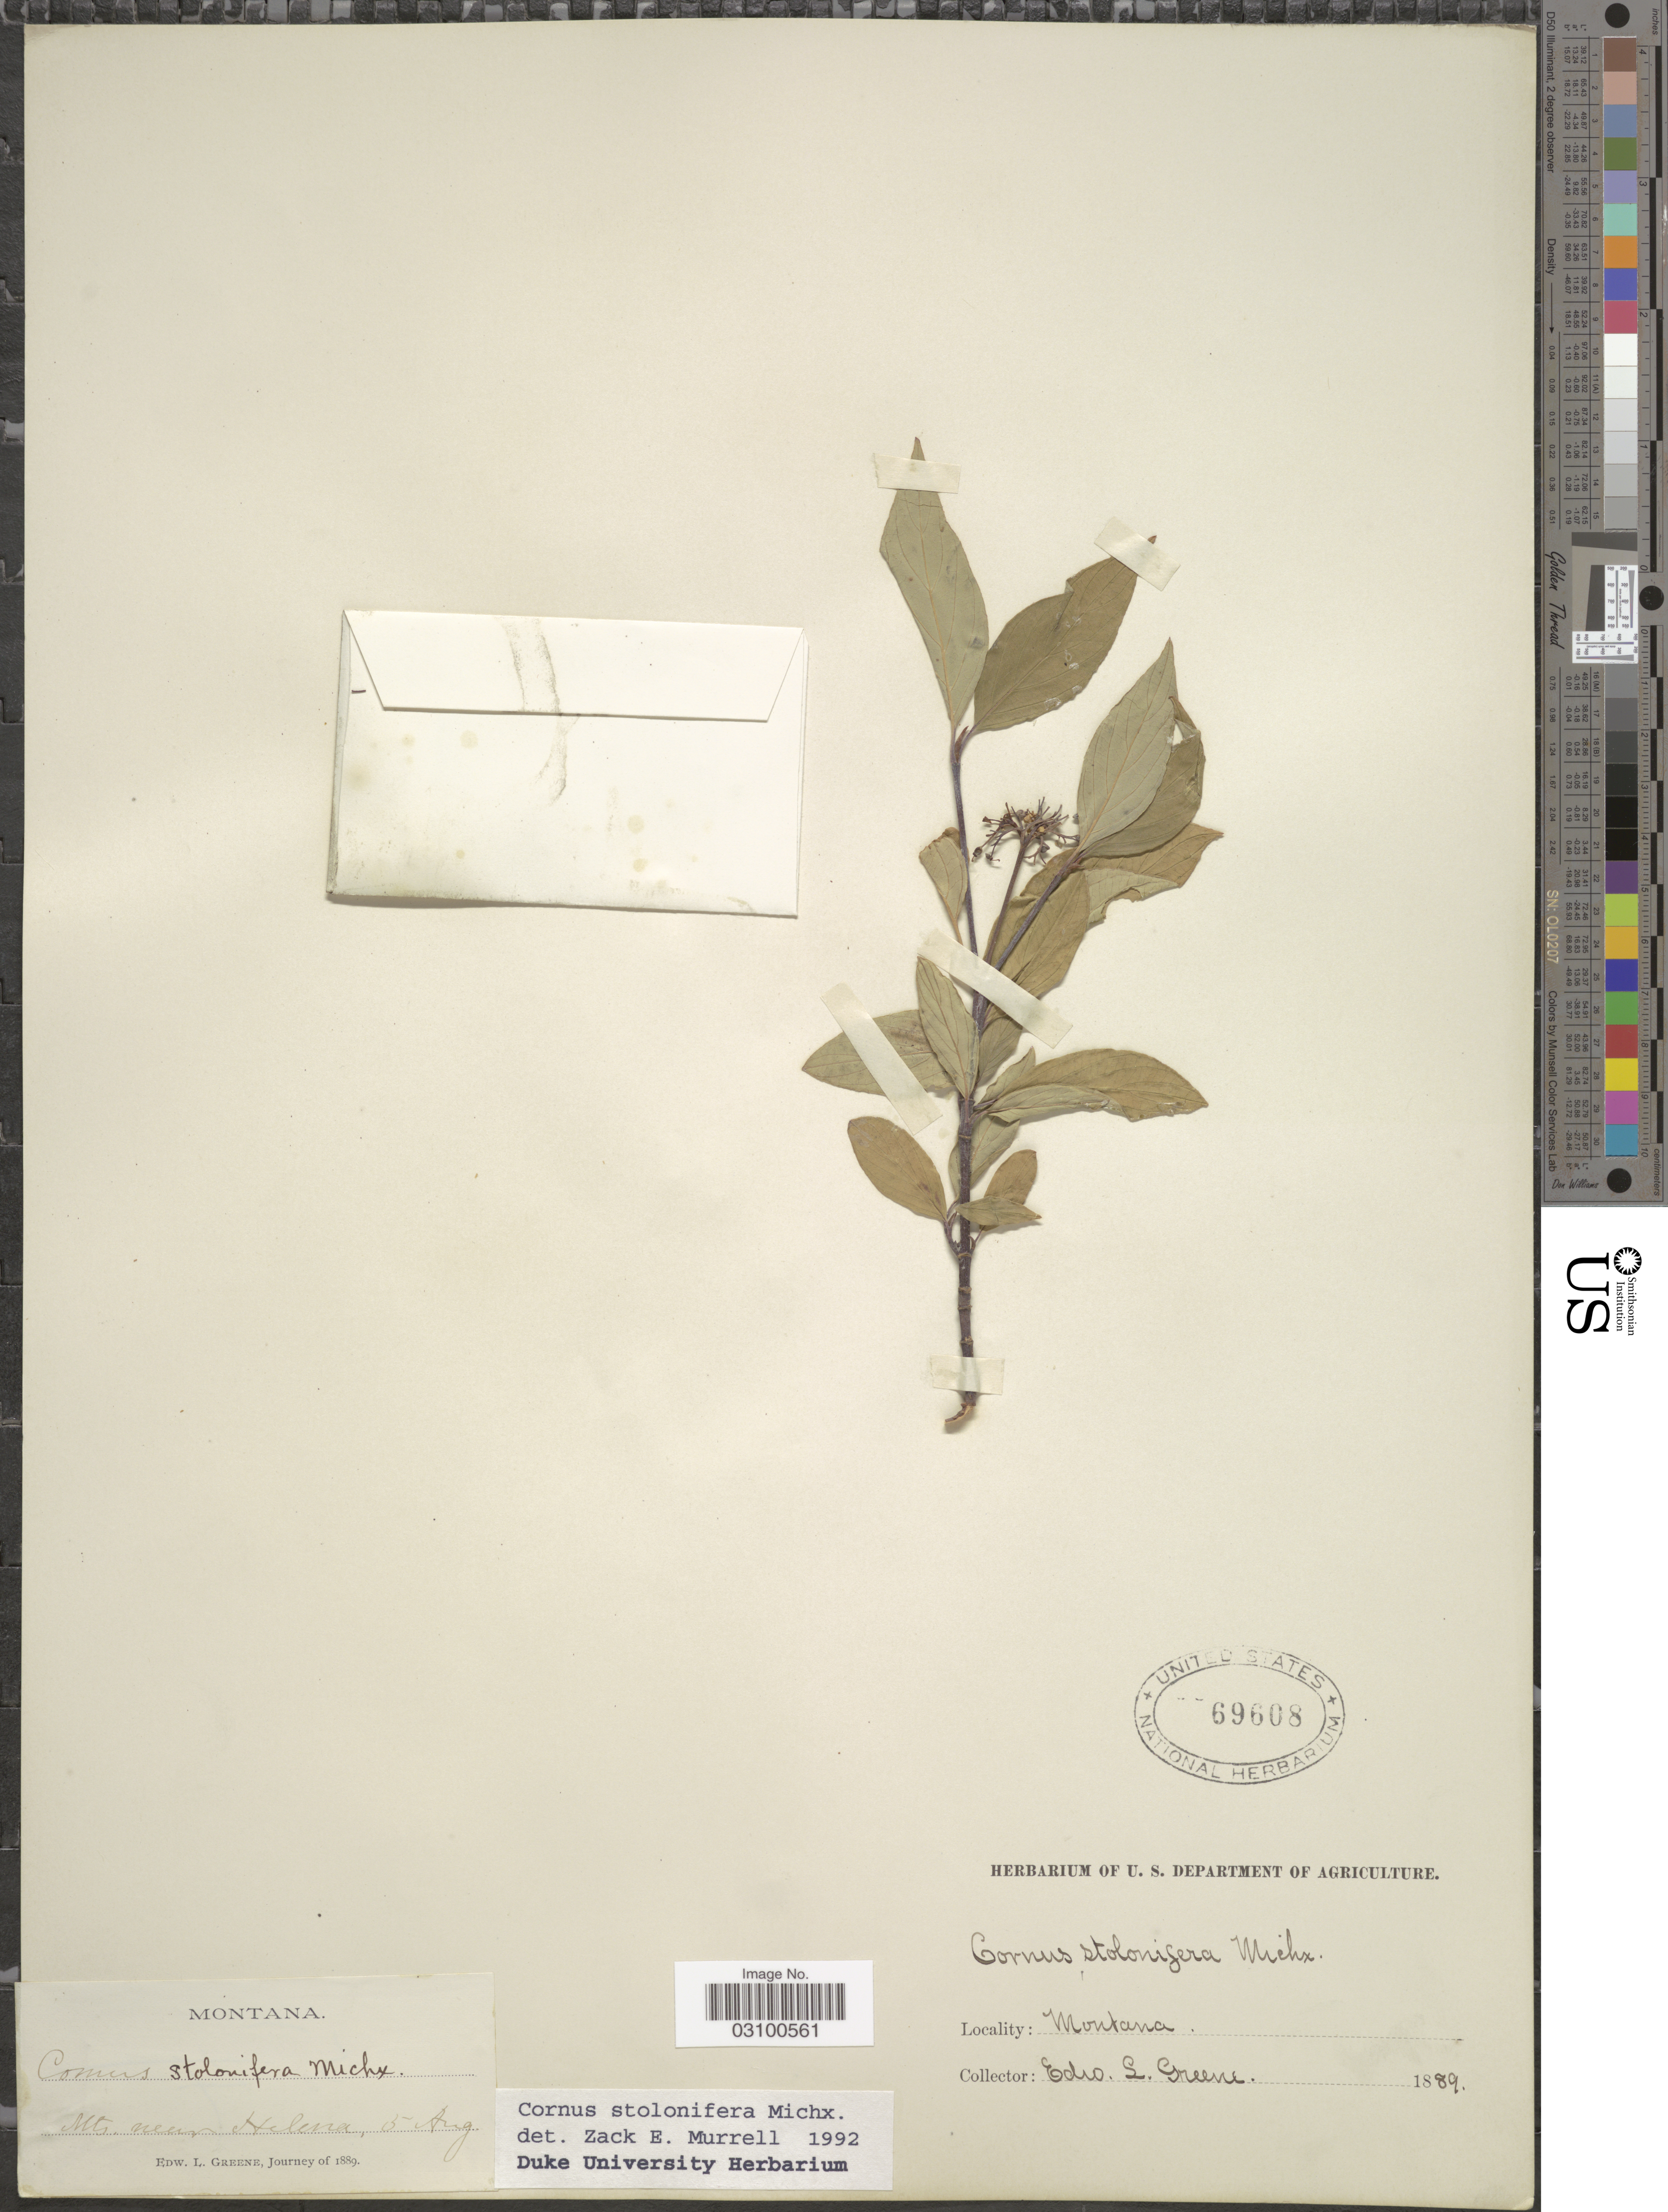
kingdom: Plantae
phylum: Tracheophyta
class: Magnoliopsida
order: Cornales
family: Cornaceae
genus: Cornus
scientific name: Cornus sericea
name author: L.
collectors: E. L. Greene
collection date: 1889-08-05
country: United States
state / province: Montana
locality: Mts. near Helena.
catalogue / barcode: US 69608